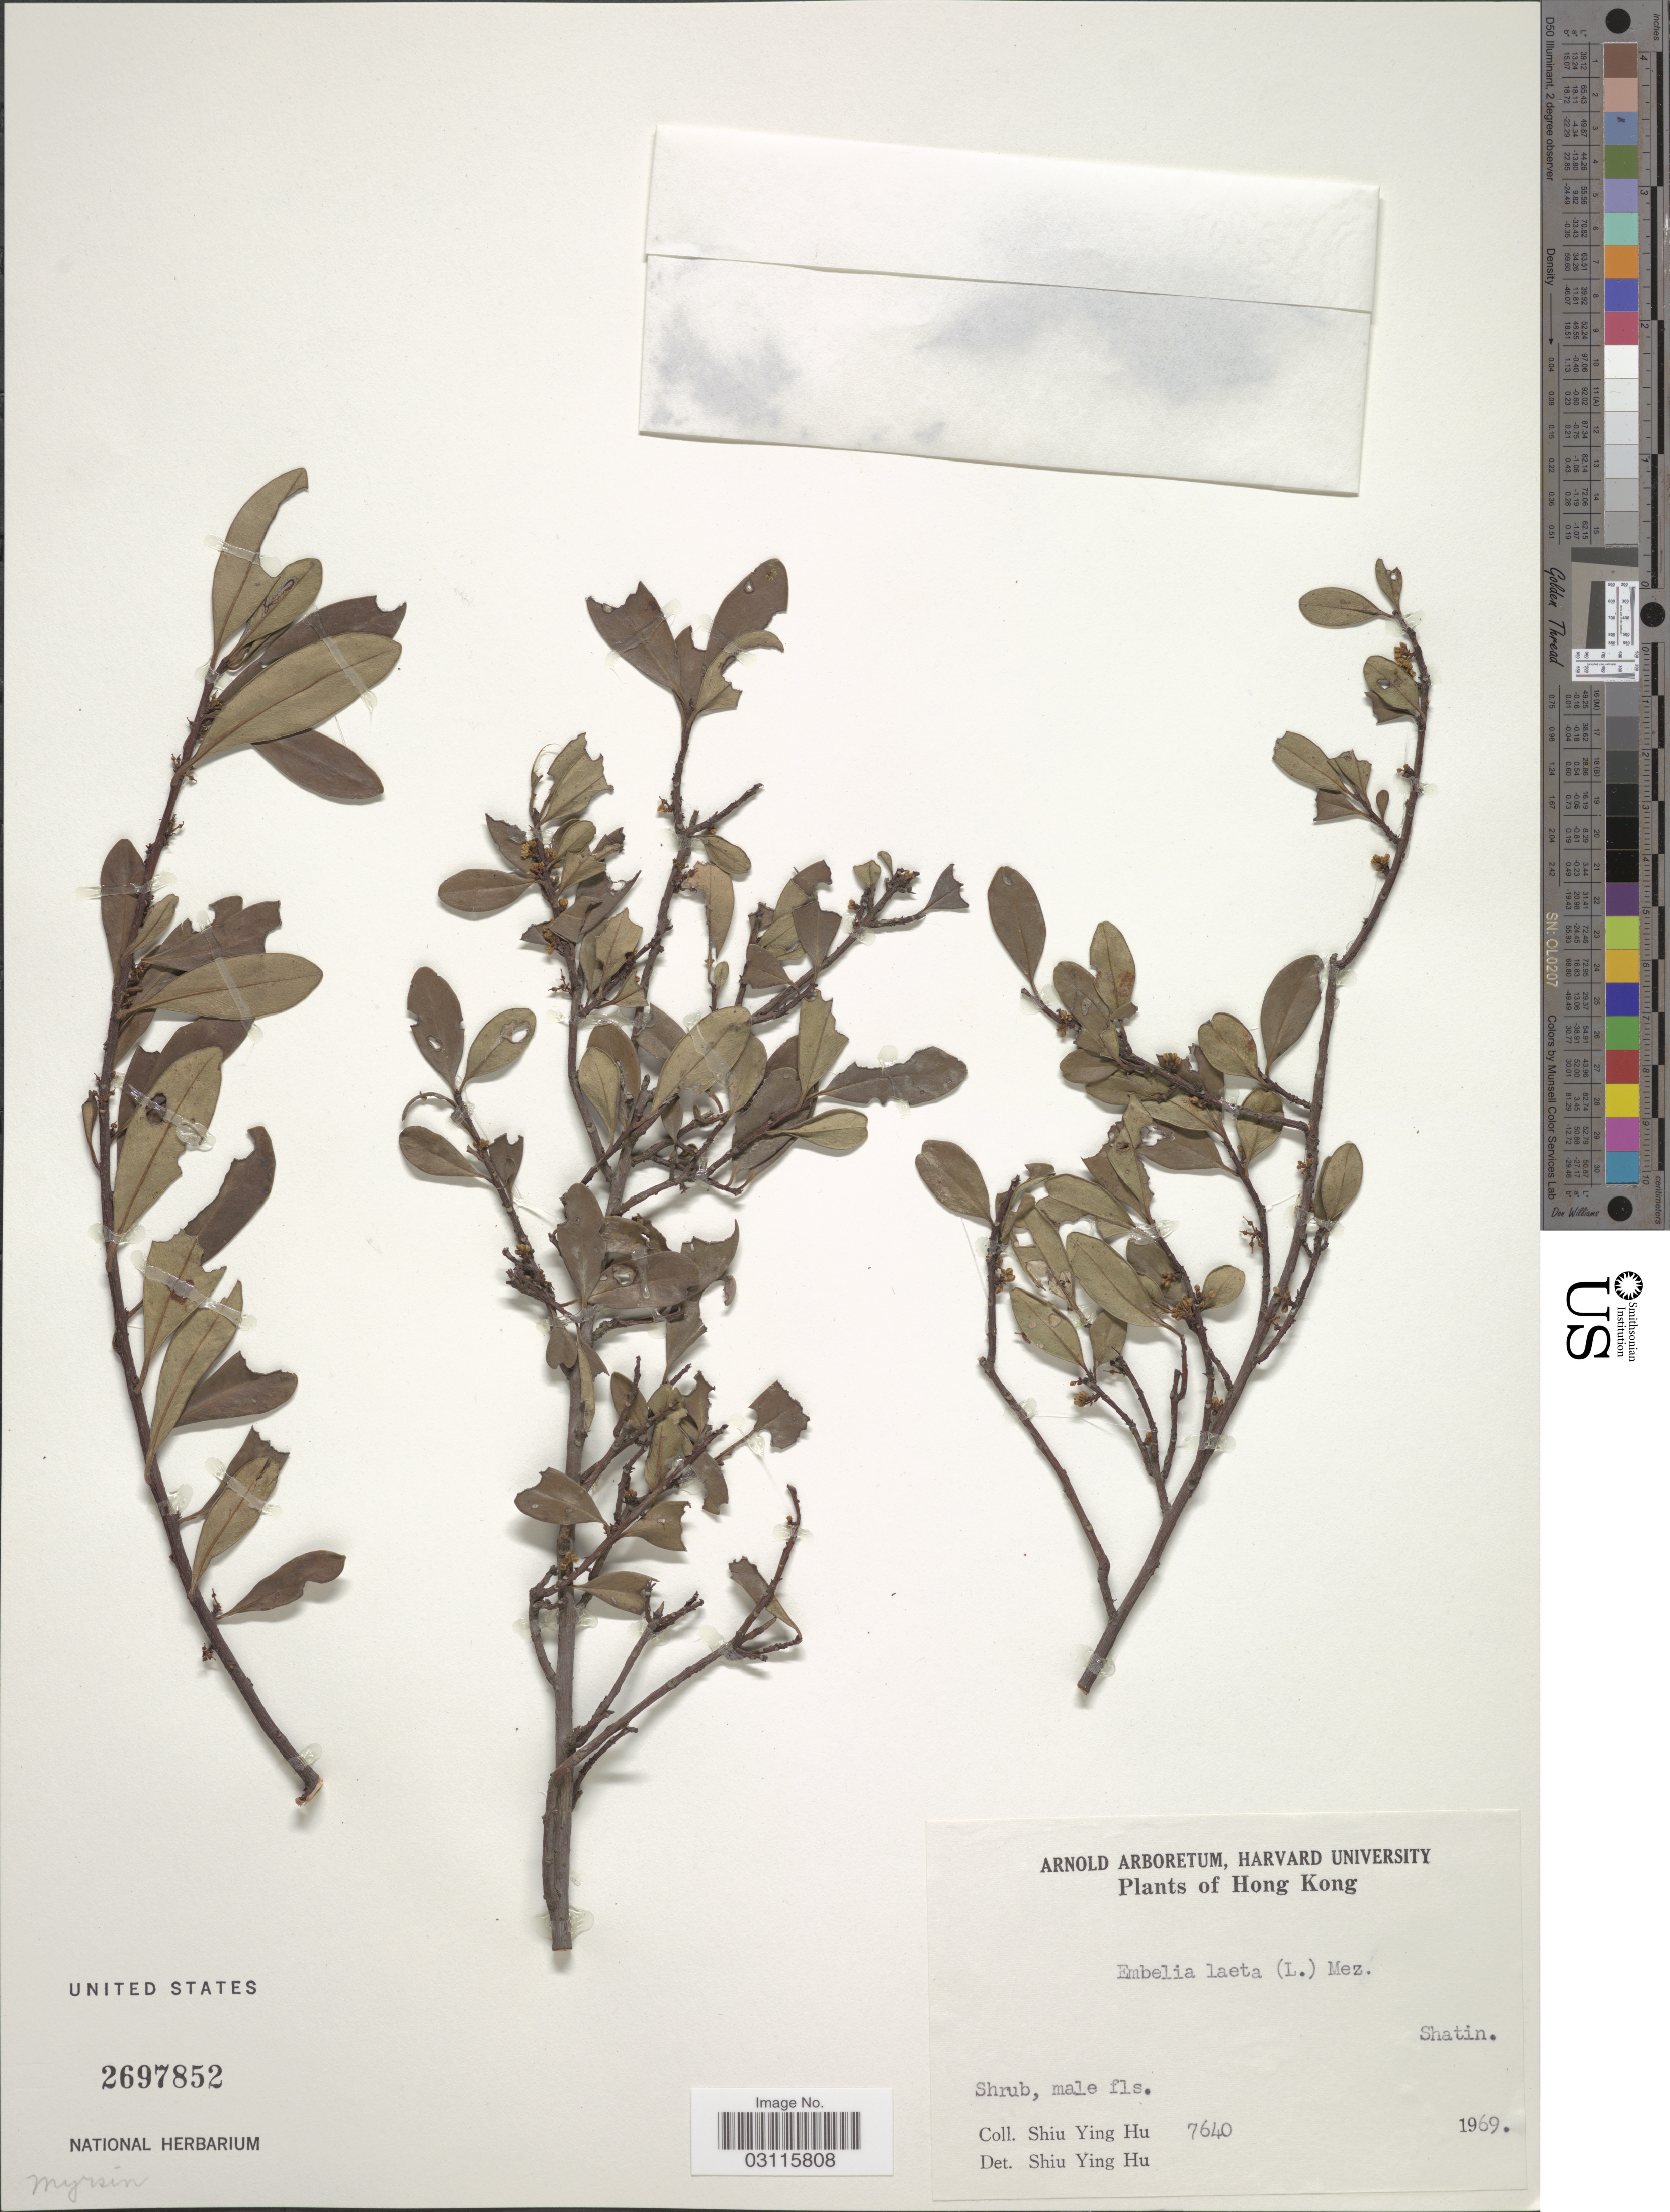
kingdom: Plantae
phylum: Tracheophyta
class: Magnoliopsida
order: Ericales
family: Primulaceae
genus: Embelia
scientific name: Embelia laeta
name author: (L.) Mez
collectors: S. Y. Hu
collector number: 7640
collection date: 1969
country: China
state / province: Hong Kong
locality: Shatin.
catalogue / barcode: US 2697852